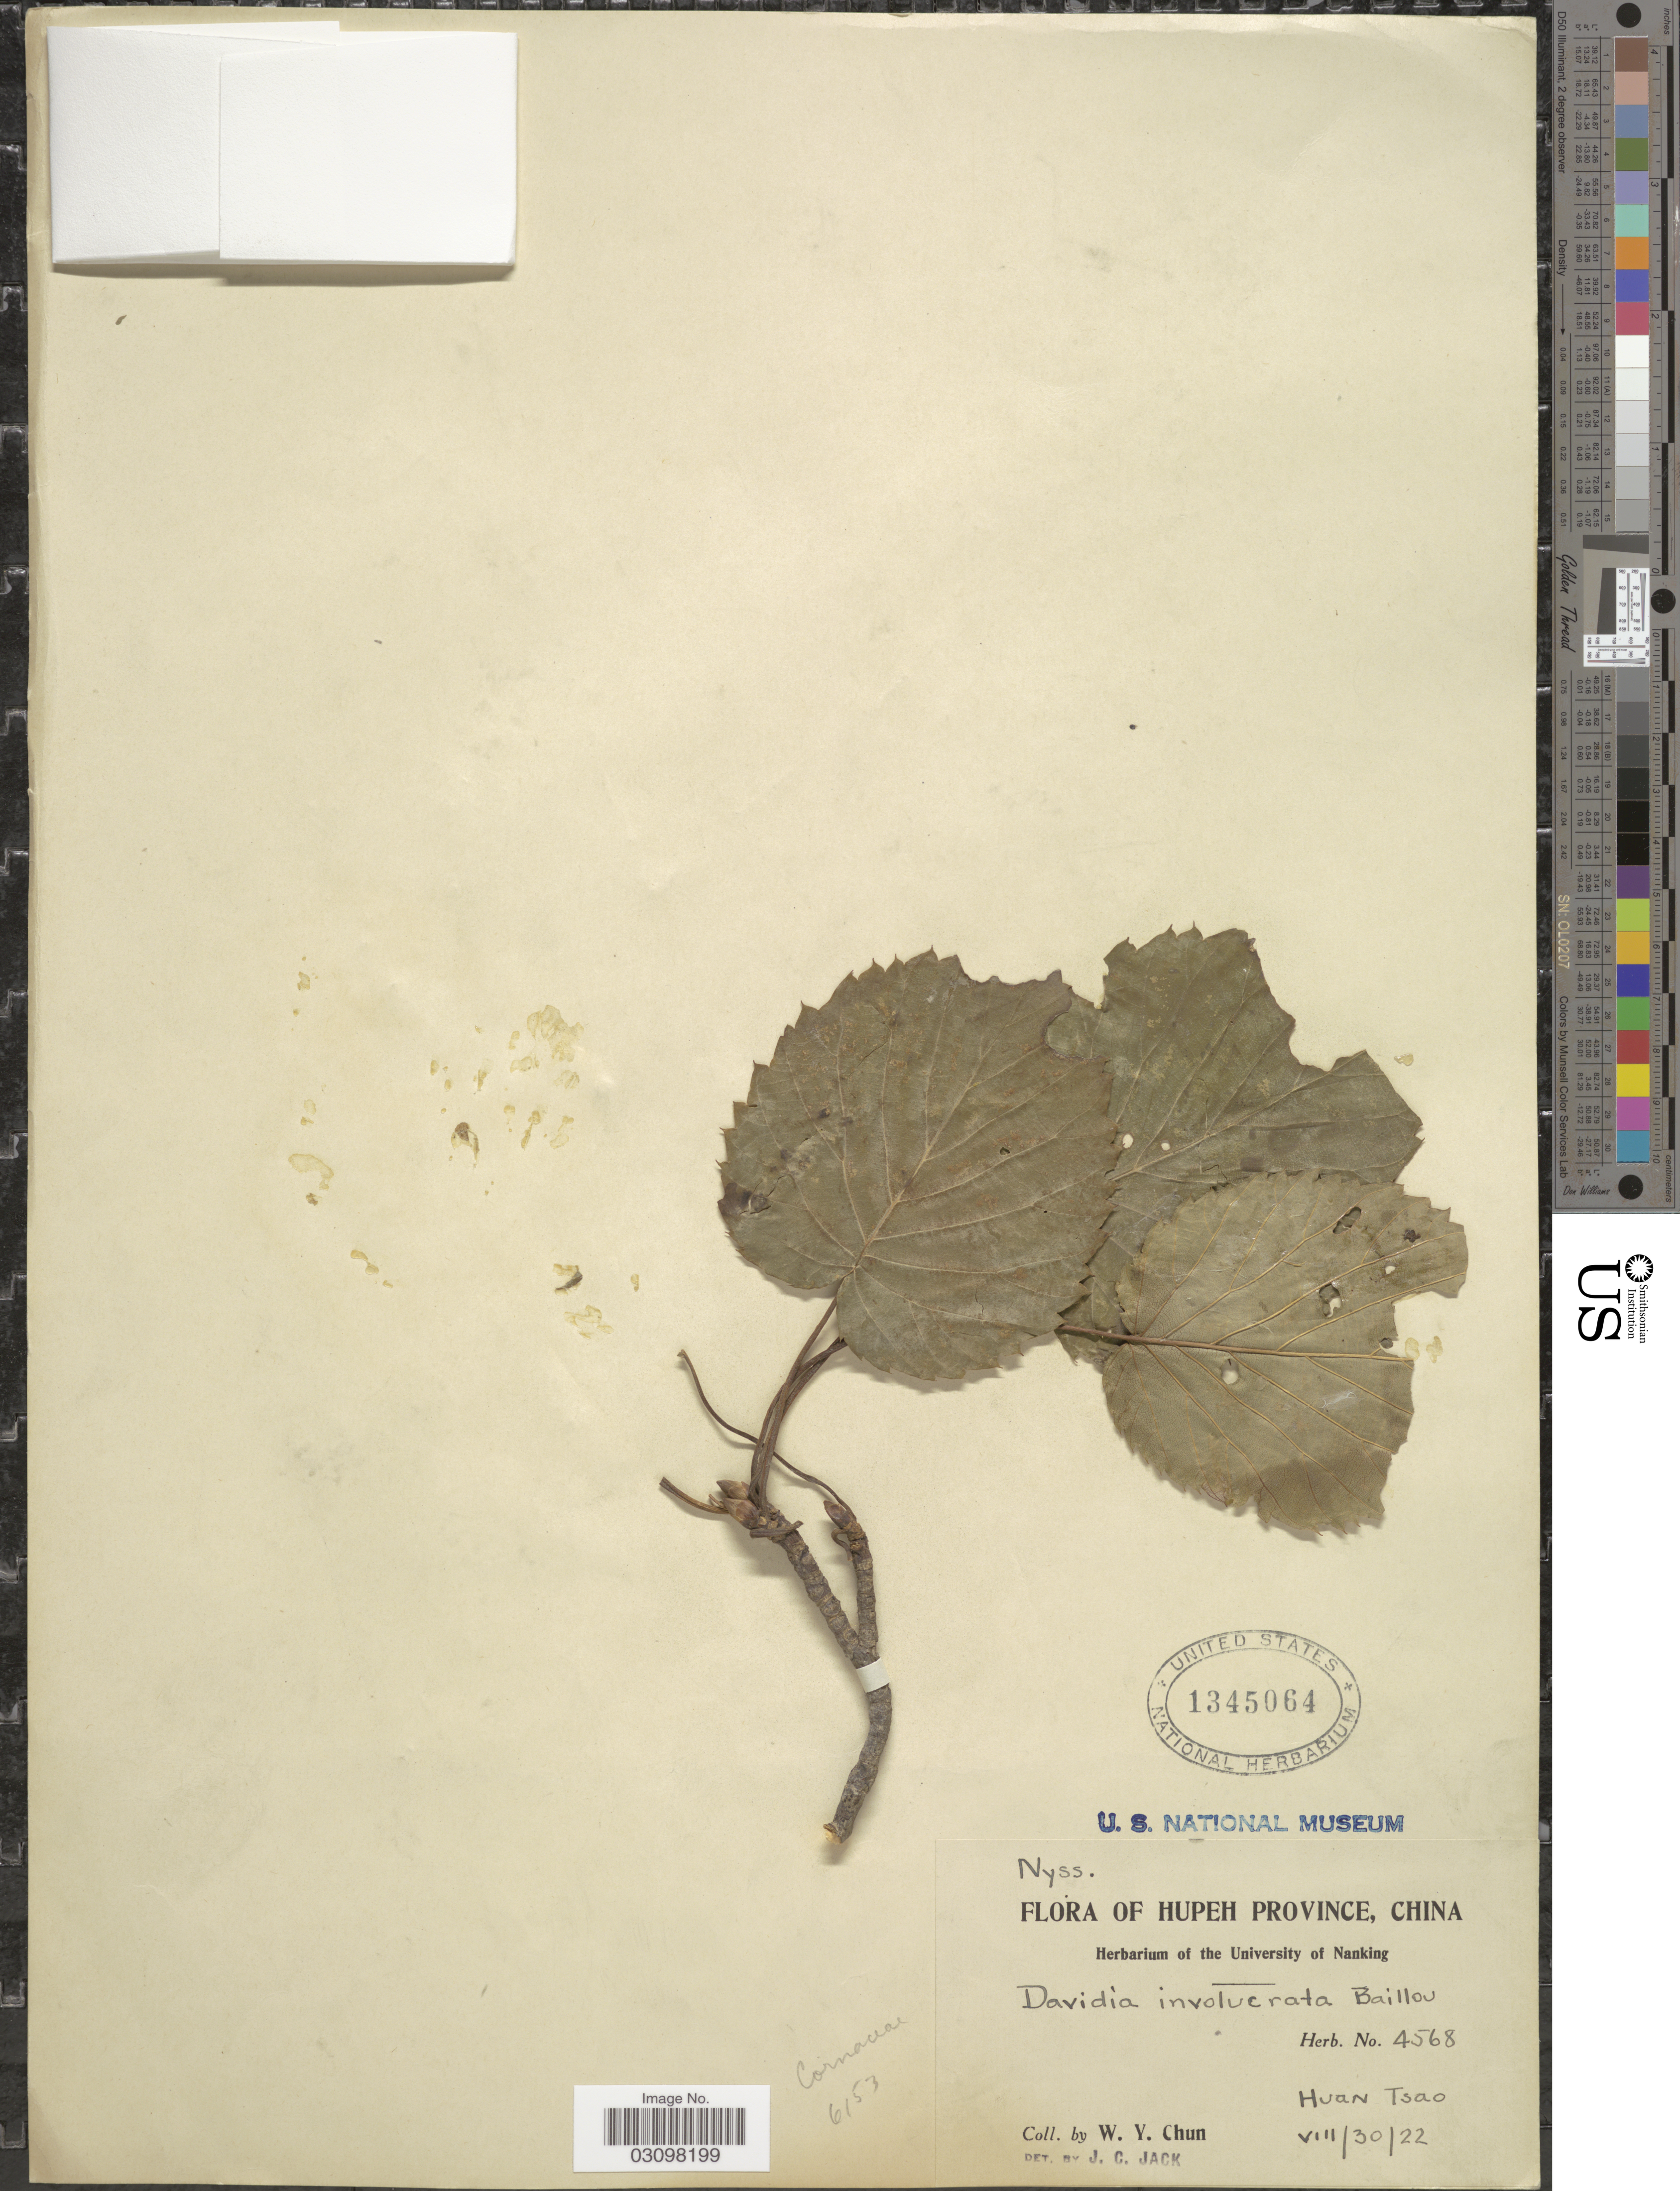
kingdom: Plantae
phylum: Tracheophyta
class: Magnoliopsida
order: Cornales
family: Nyssaceae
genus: Davidia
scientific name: Davidia involucrata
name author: Baill.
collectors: W. Y. Chun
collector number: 4568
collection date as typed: Transcribed d/m/y: 30/8/22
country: China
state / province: Hubei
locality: Hupeh Province. Huan Tsao.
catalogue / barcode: US 1345064